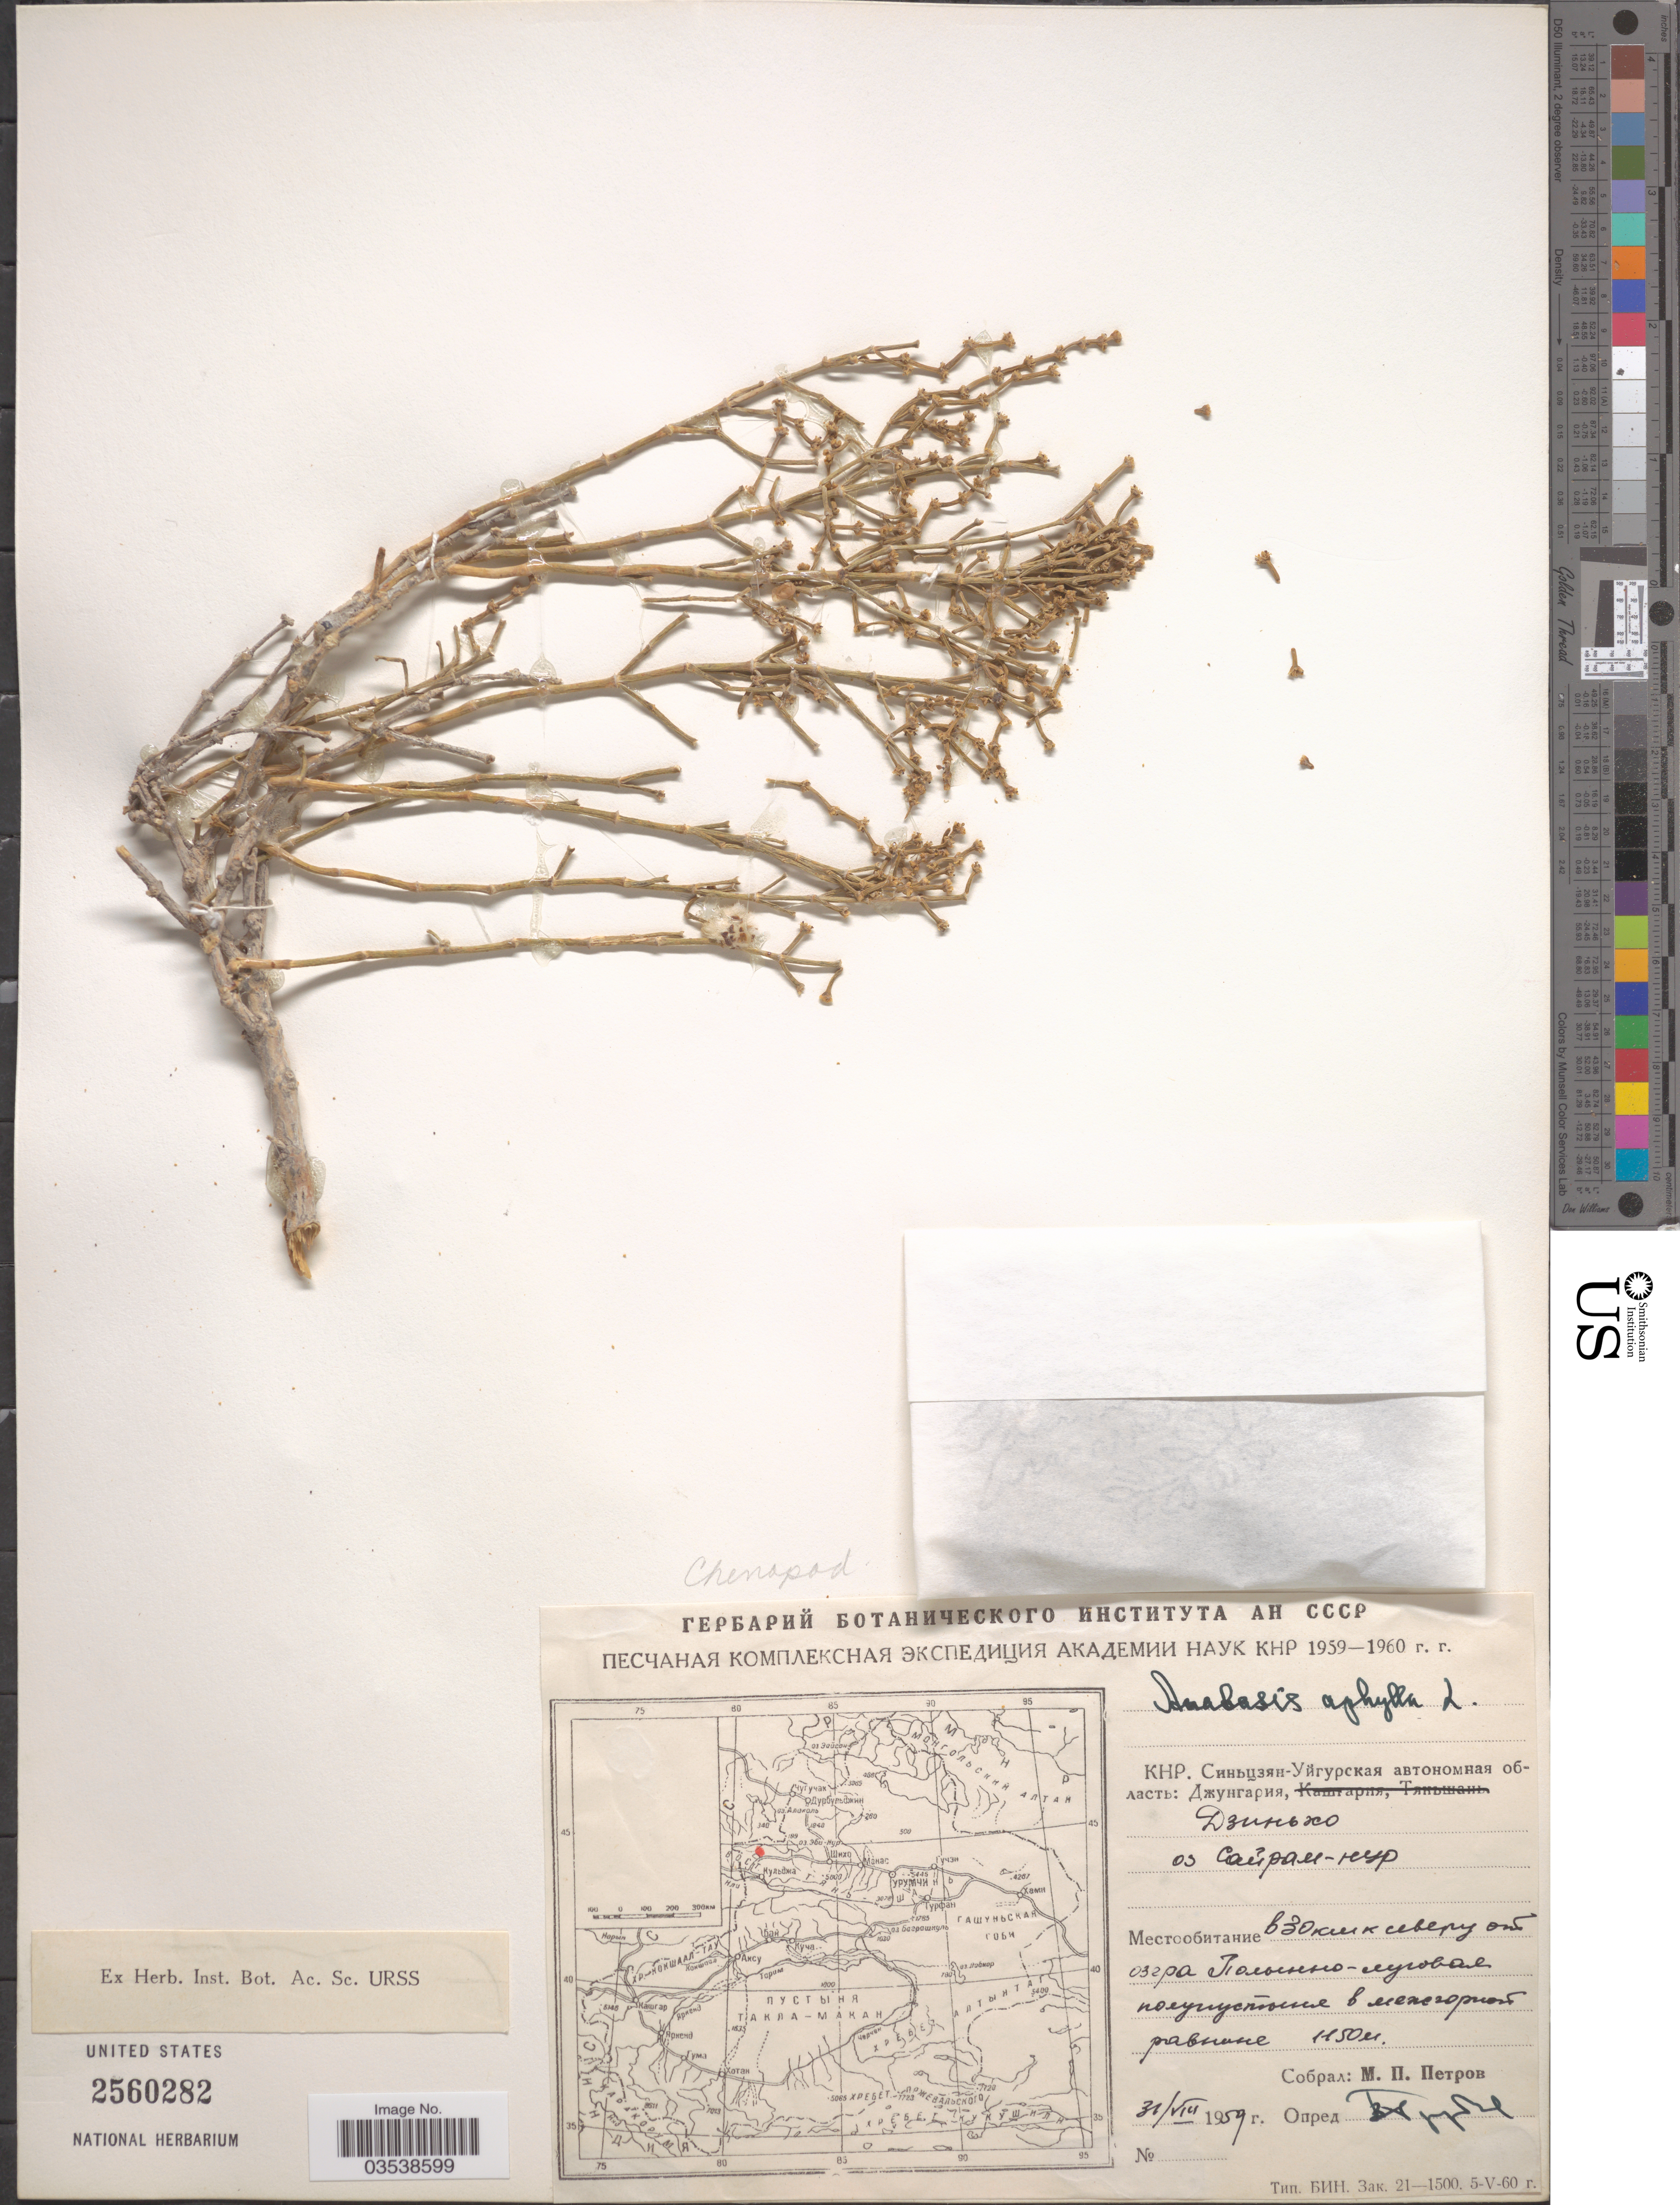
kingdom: Plantae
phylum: Tracheophyta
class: Magnoliopsida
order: Caryophyllales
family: Amaranthaceae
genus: Anabasis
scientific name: Anabasis aphylla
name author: L.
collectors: M. Petrov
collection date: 1959-08-31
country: China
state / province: Xinjiang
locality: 30 km N of Lake Sayram-Nur.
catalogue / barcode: US 2560282